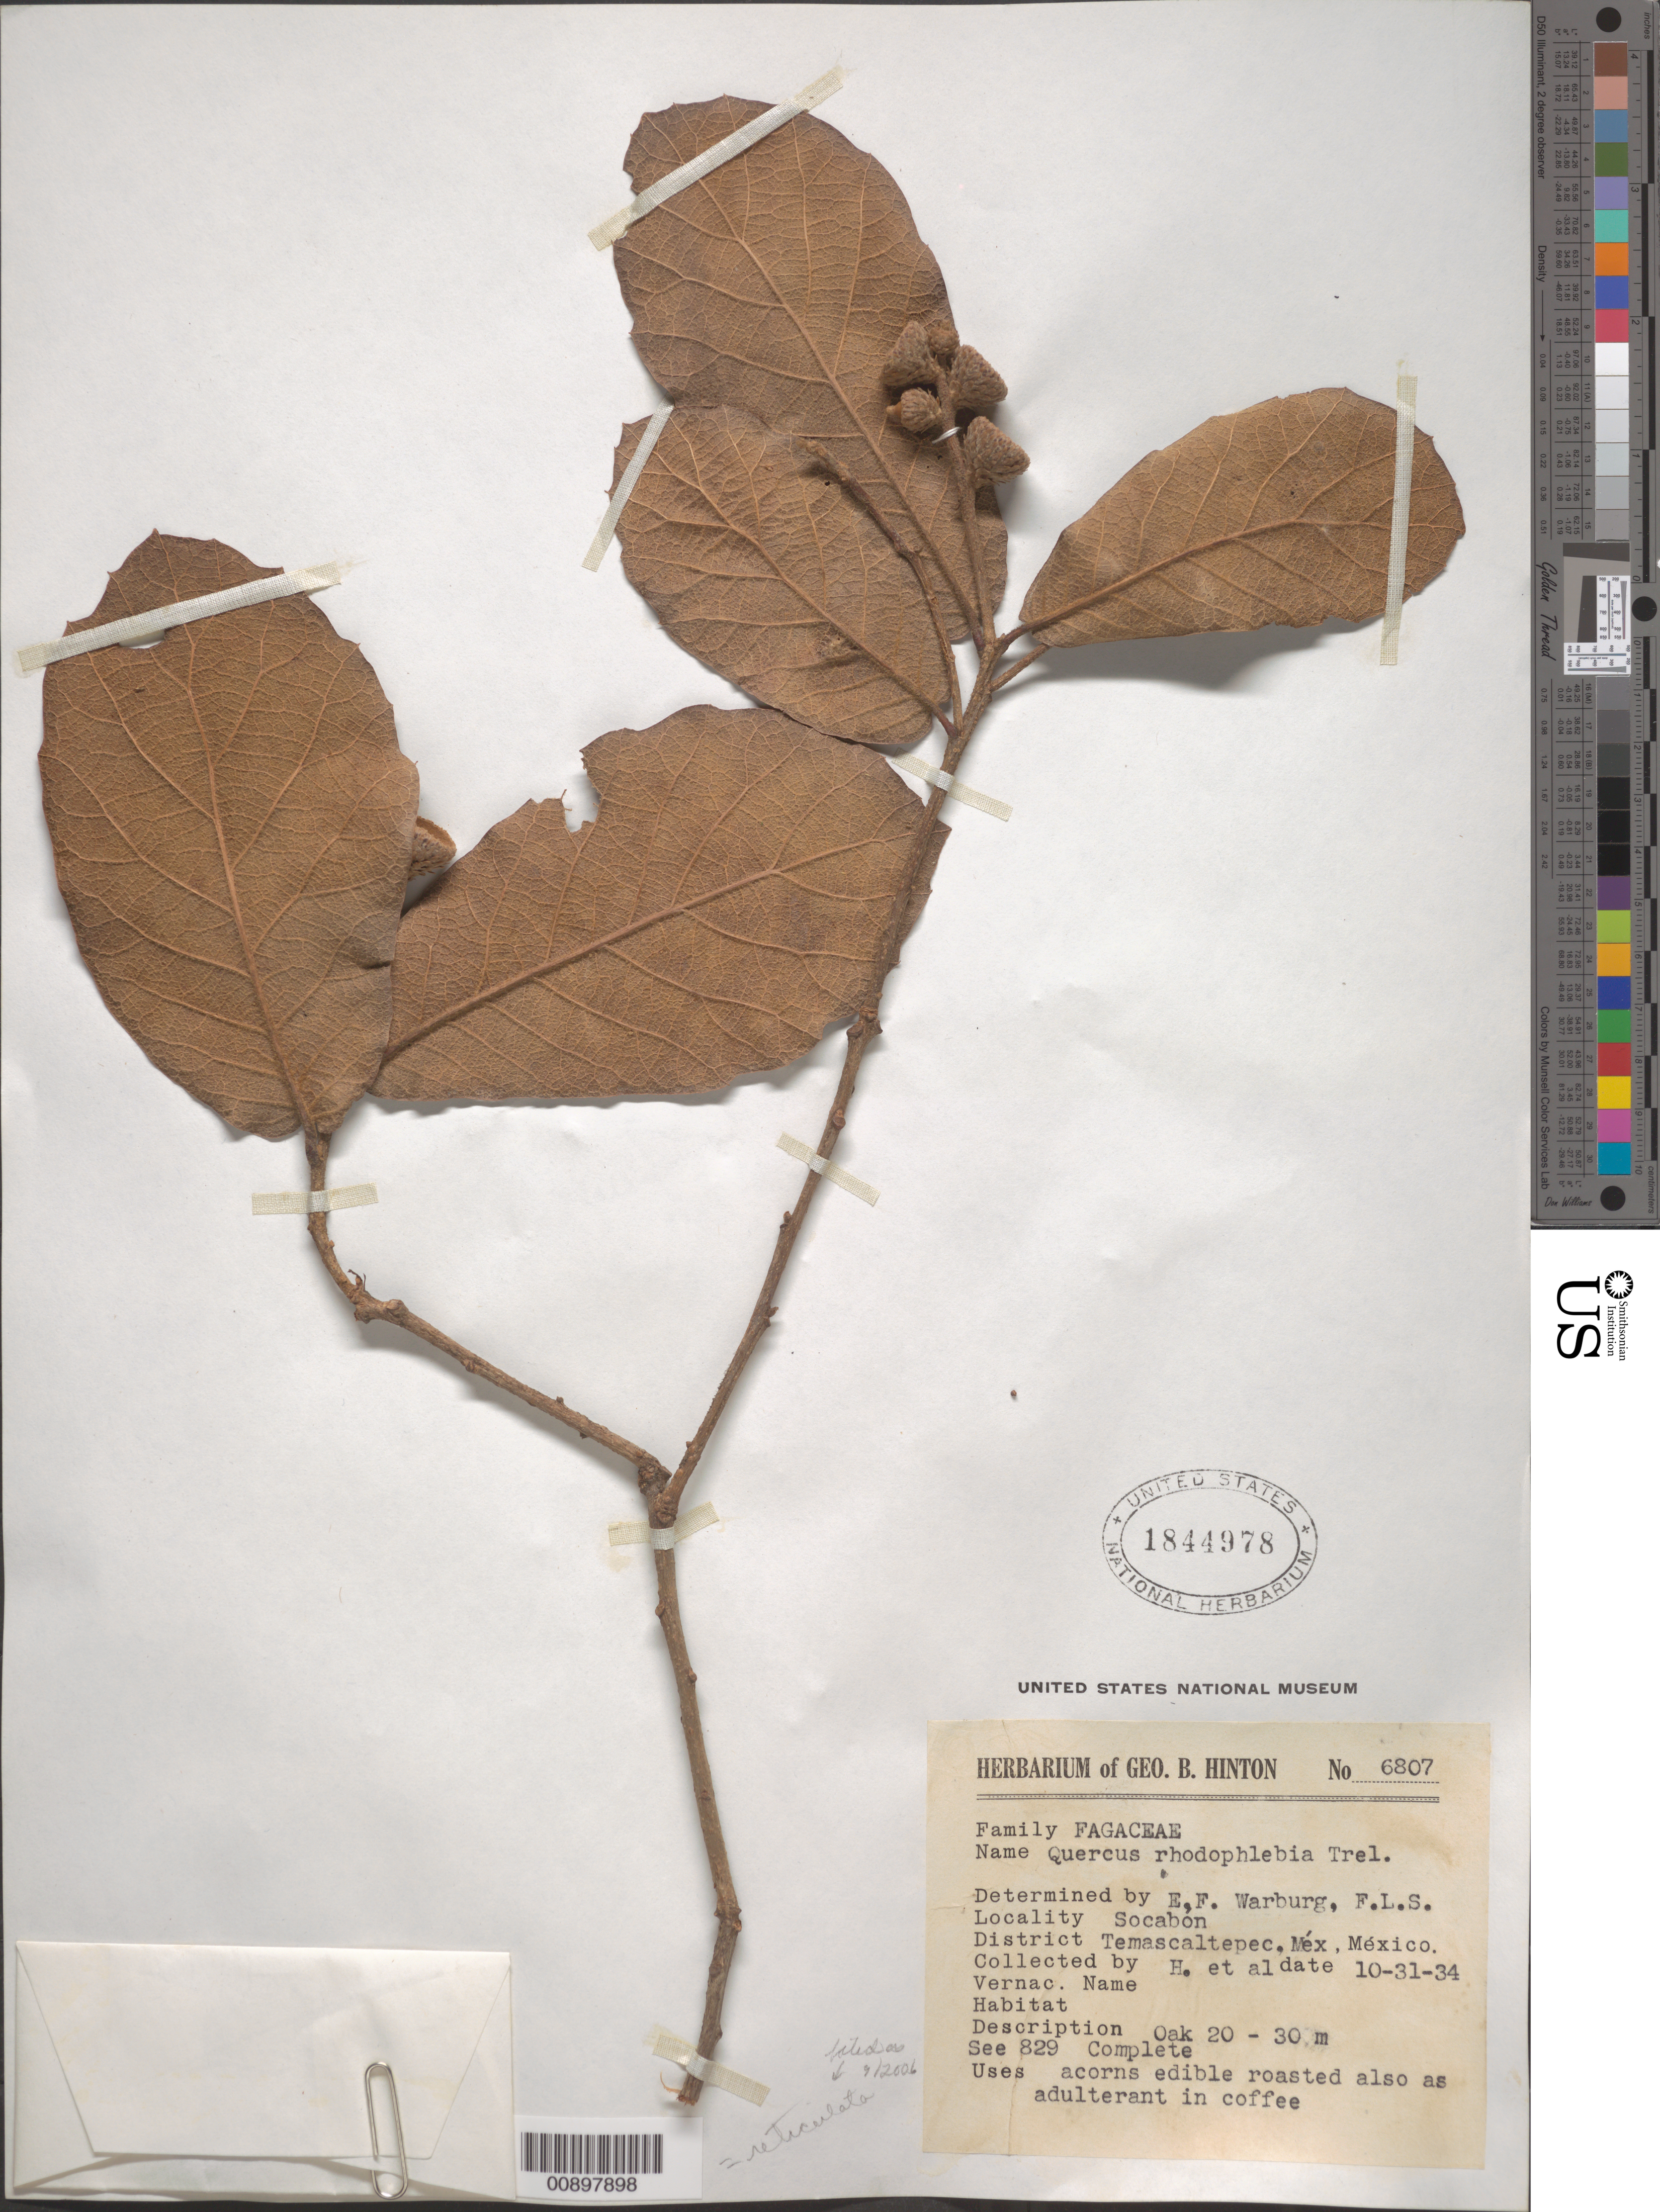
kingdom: Plantae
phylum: Tracheophyta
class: Magnoliopsida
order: Fagales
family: Fagaceae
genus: Quercus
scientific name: Quercus reticulata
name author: Humb. & Bonpl.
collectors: G. B. Hinton & et al.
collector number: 6807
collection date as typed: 31 Oct 1934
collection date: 1934-10-31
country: Mexico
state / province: México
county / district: Temascaltepec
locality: Socabón, District Temascaltepec, State of México.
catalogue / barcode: US 1844978